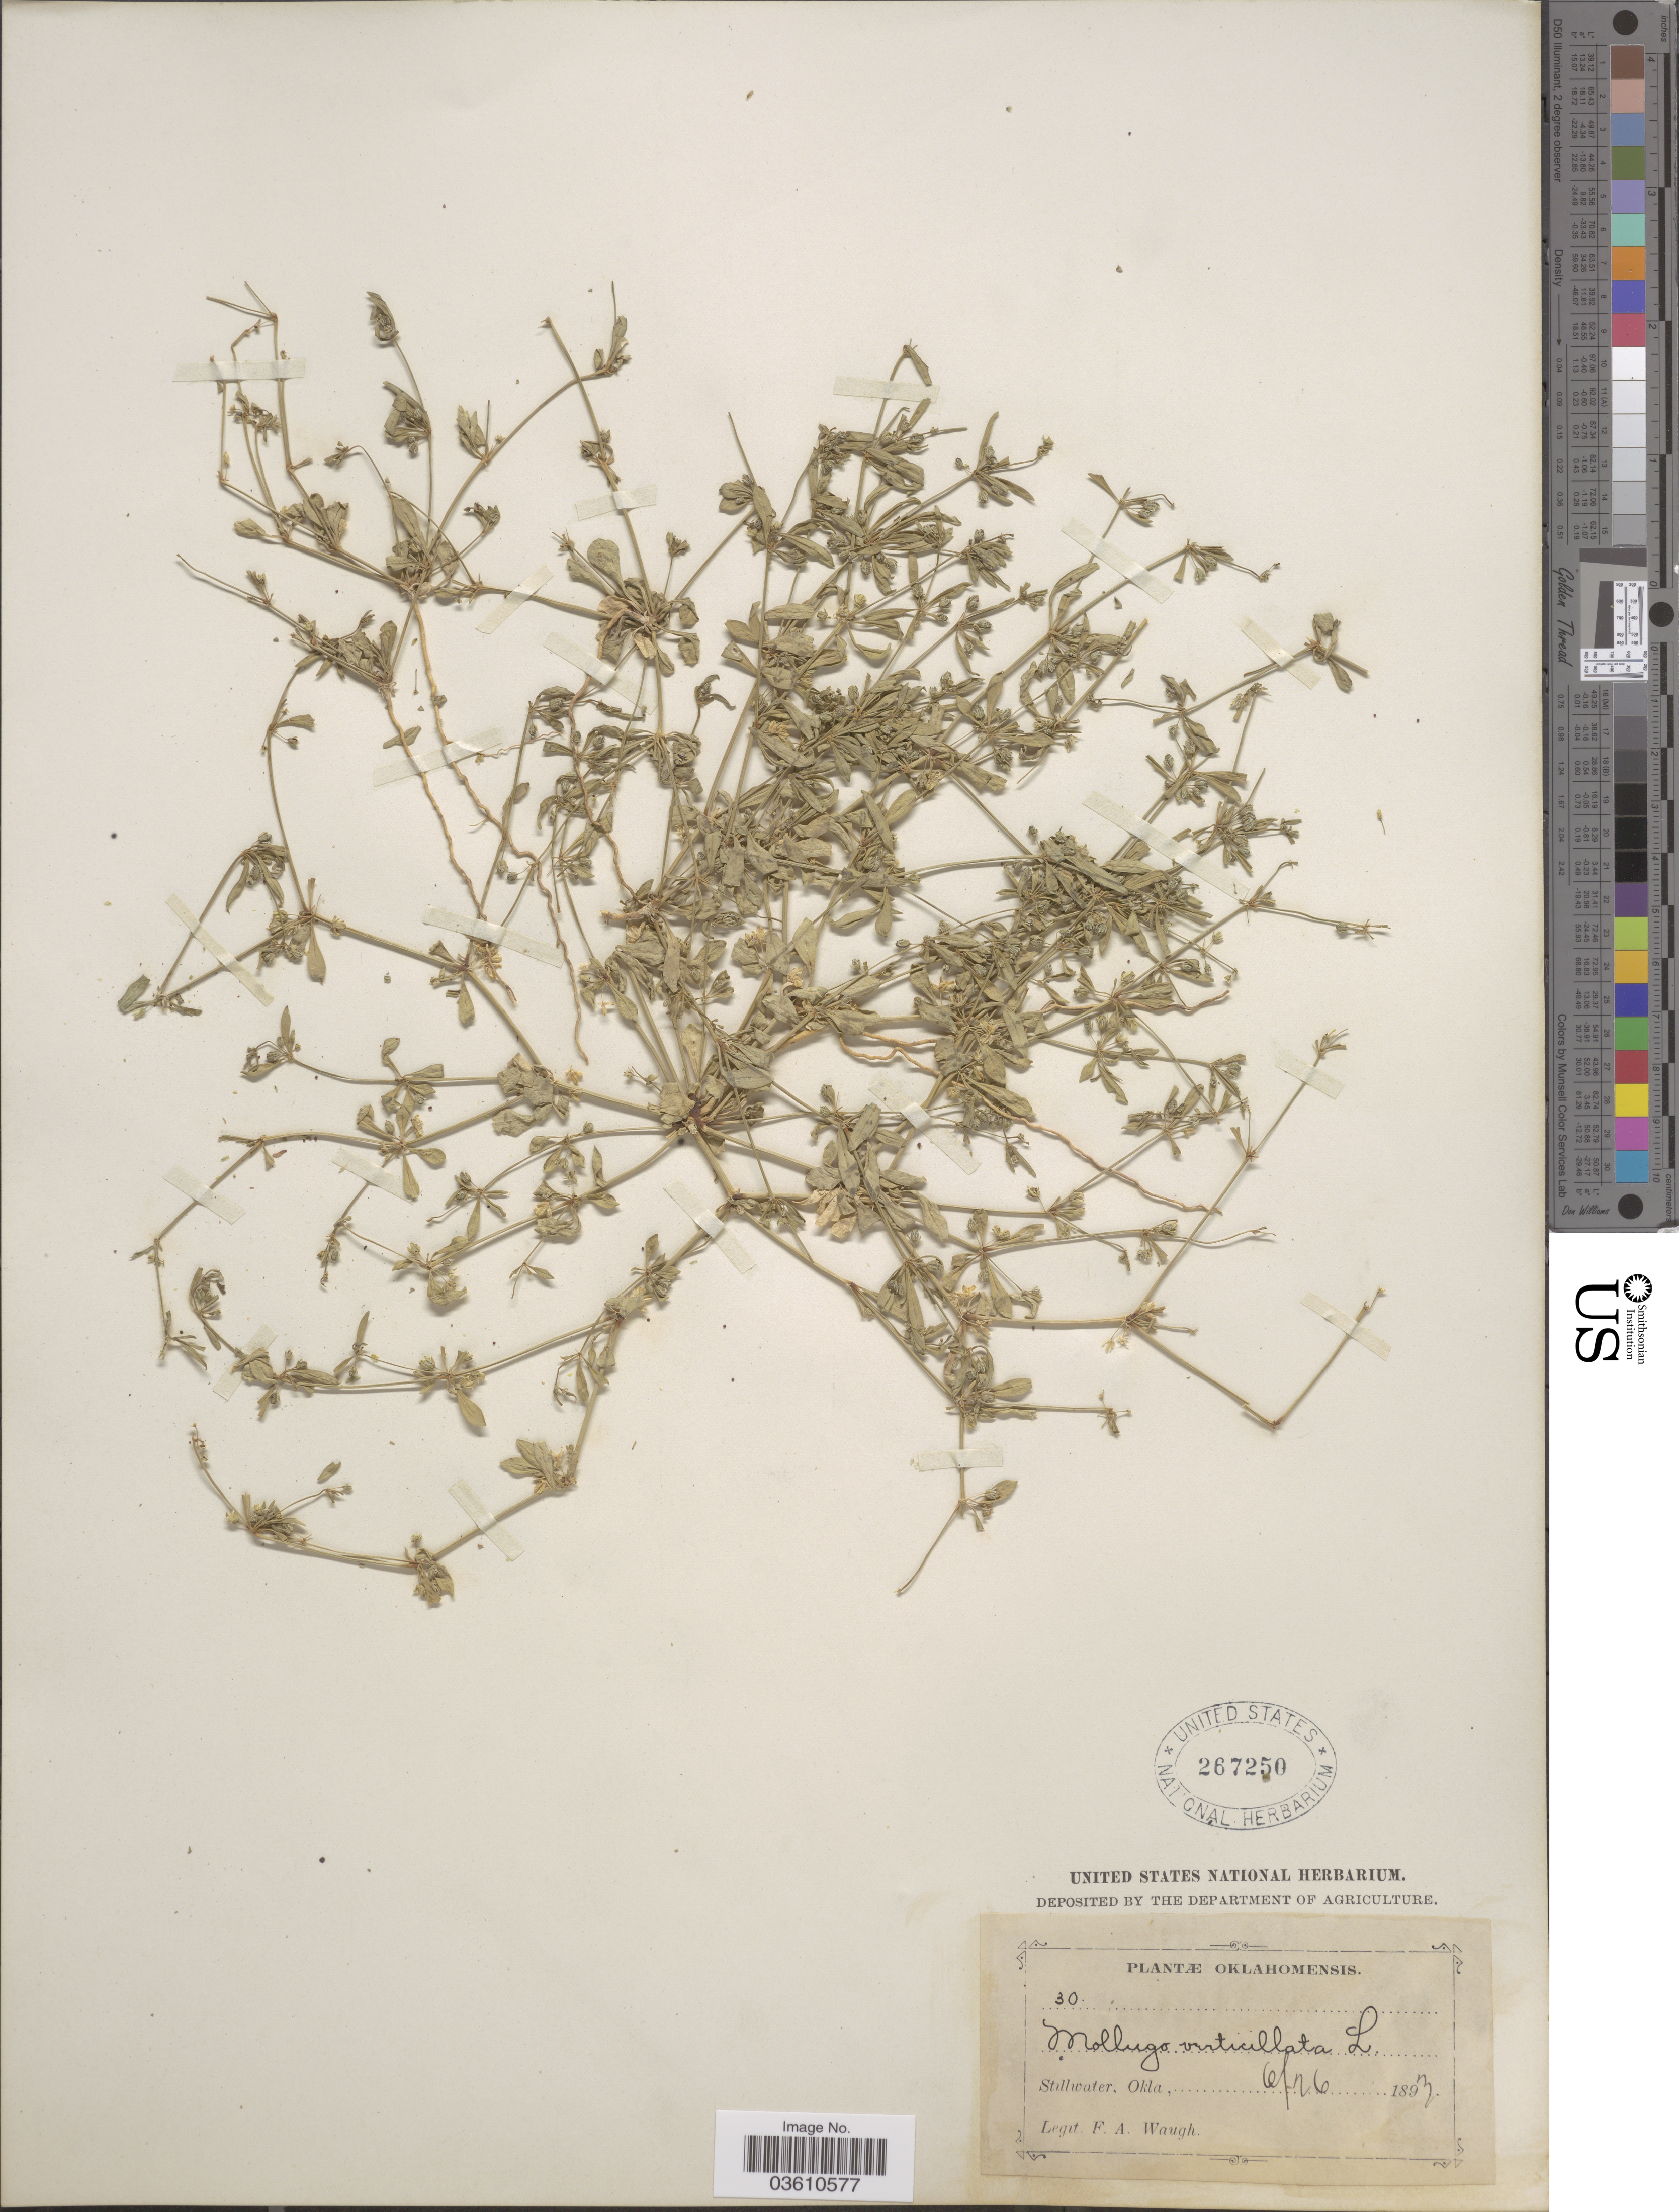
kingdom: Plantae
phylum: Tracheophyta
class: Magnoliopsida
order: Caryophyllales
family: Molluginaceae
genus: Mollugo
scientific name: Mollugo verticillata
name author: L.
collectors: F. Waugh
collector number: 30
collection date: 1893-04-06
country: United States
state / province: Oklahoma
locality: Stillwater.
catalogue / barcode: US 267250